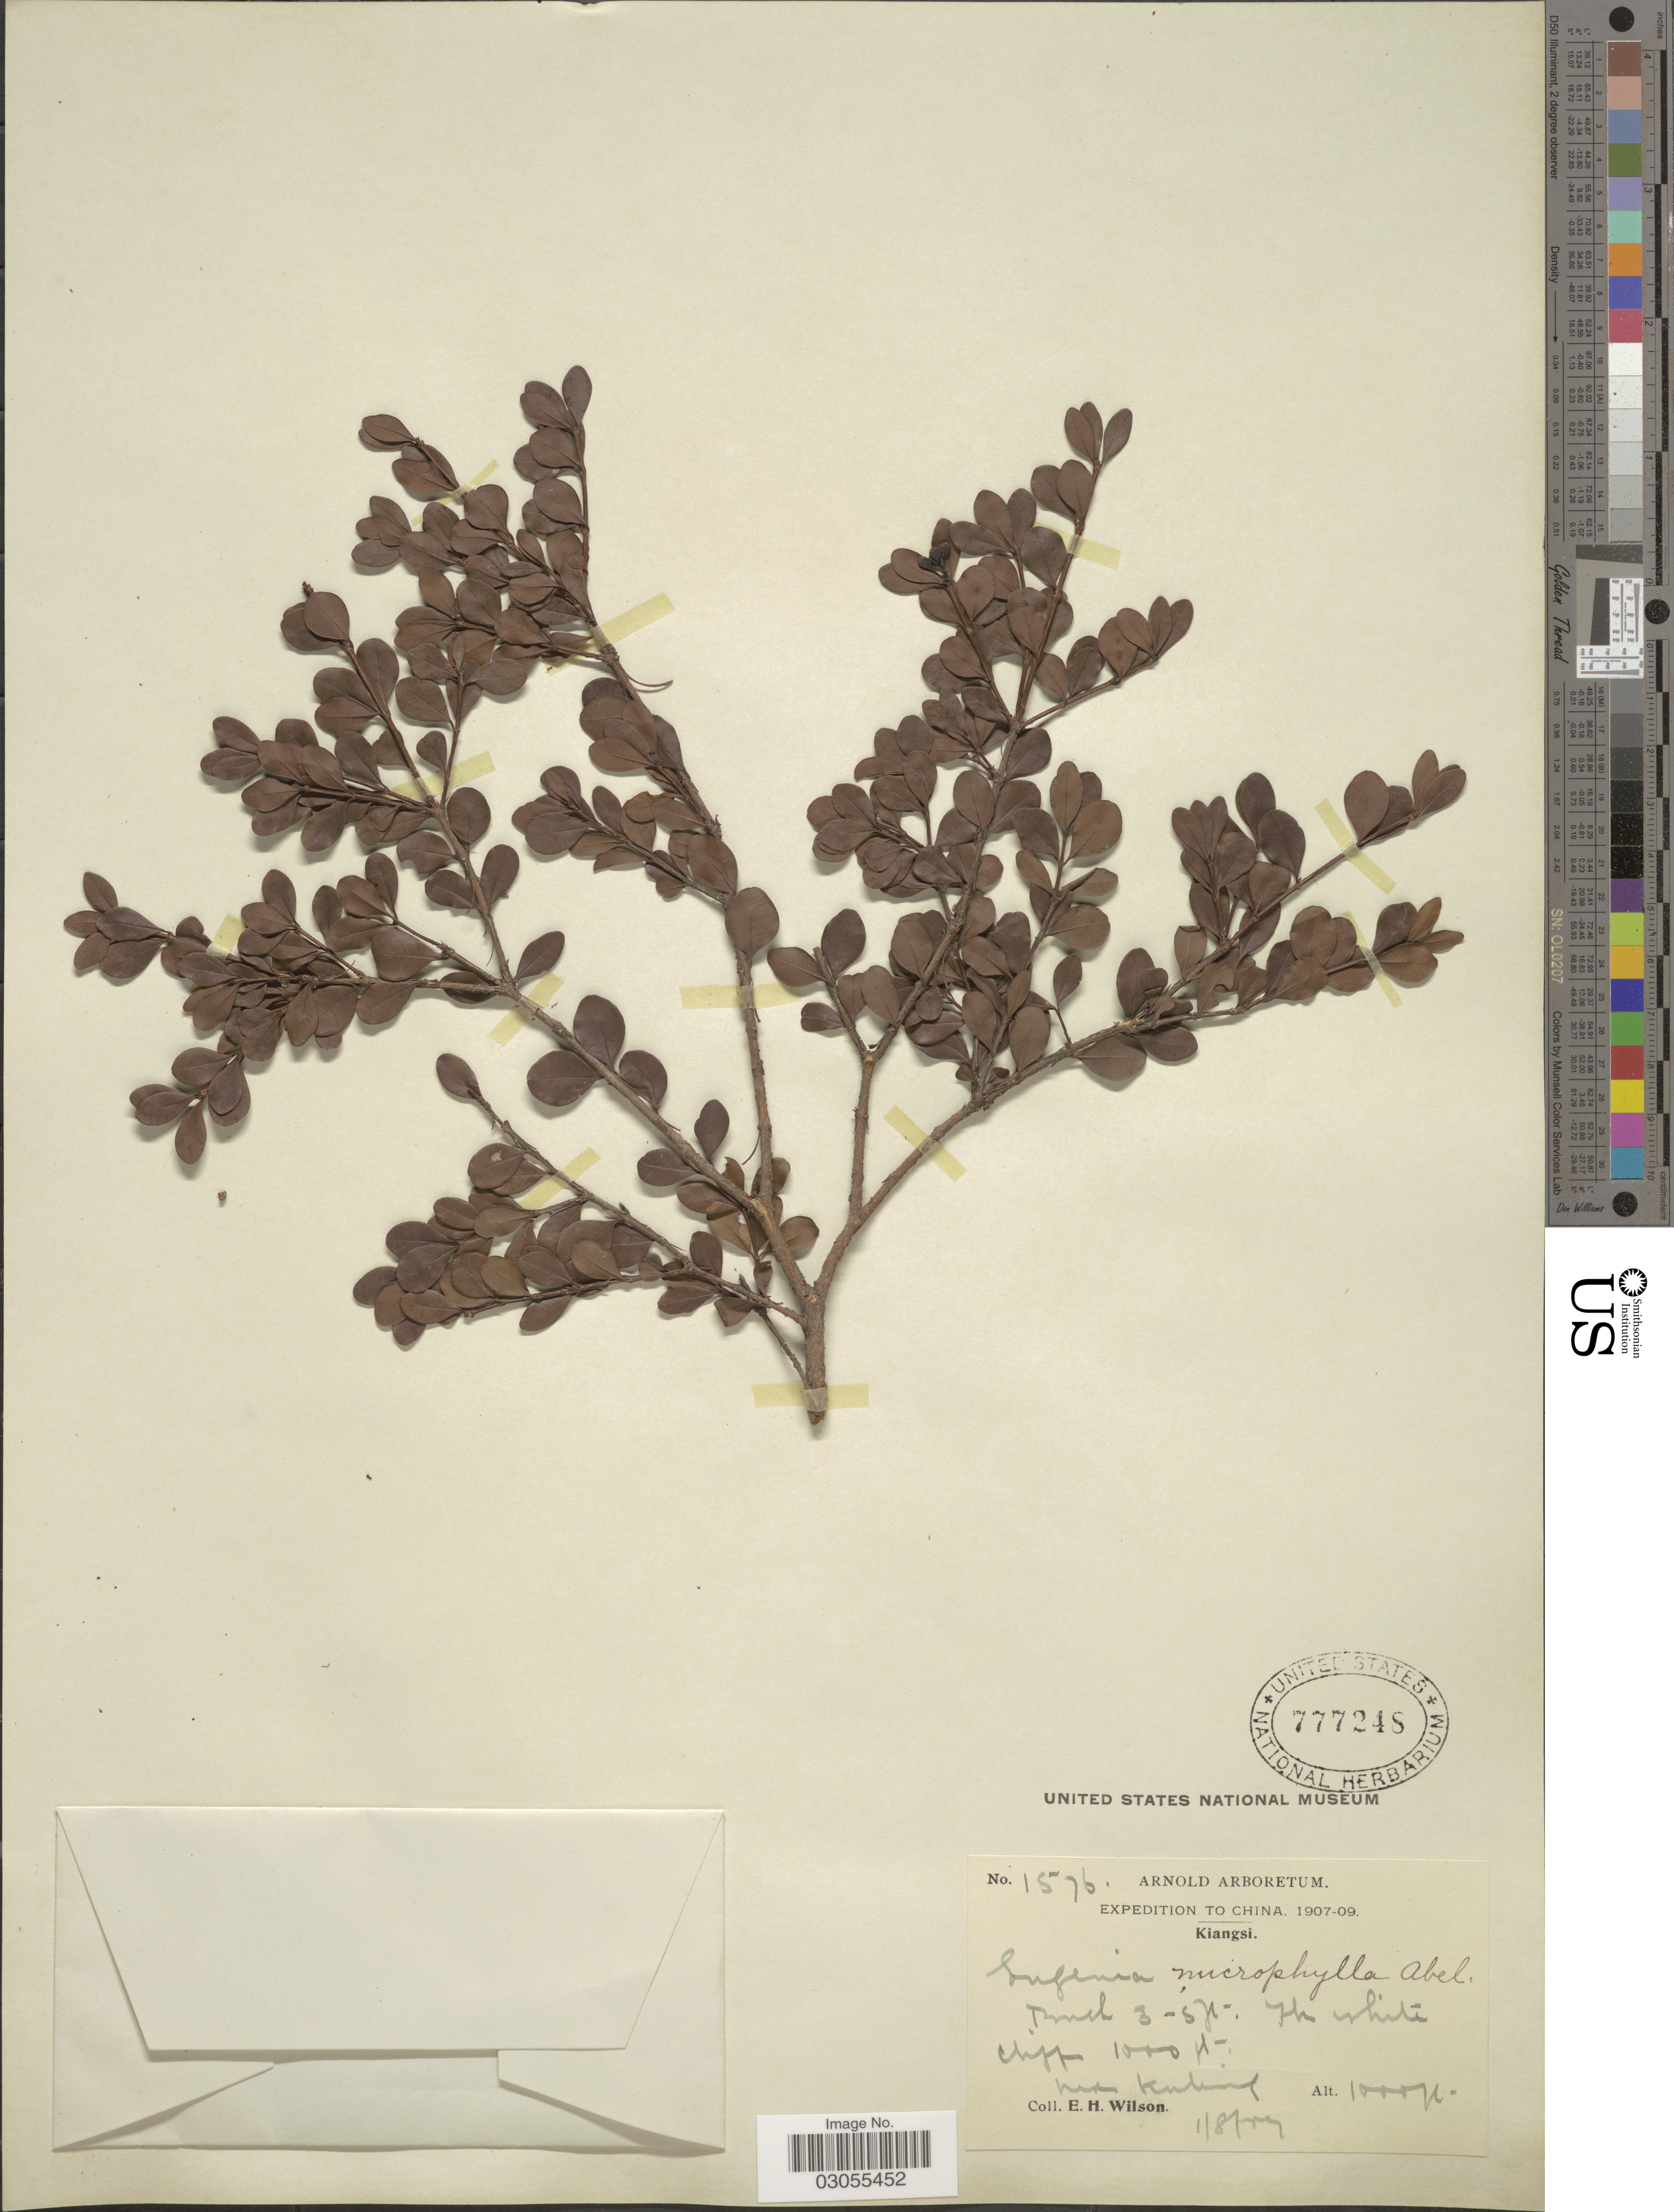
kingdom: Plantae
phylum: Tracheophyta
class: Magnoliopsida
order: Myrtales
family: Myrtaceae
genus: Syzygium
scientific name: Syzygium buxifolium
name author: Hook. & Arn.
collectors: E. Wilson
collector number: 1576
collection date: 1909-08-01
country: China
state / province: Jiangxi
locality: Kiangsi. Near Kuking.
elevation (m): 305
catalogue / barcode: US 777248